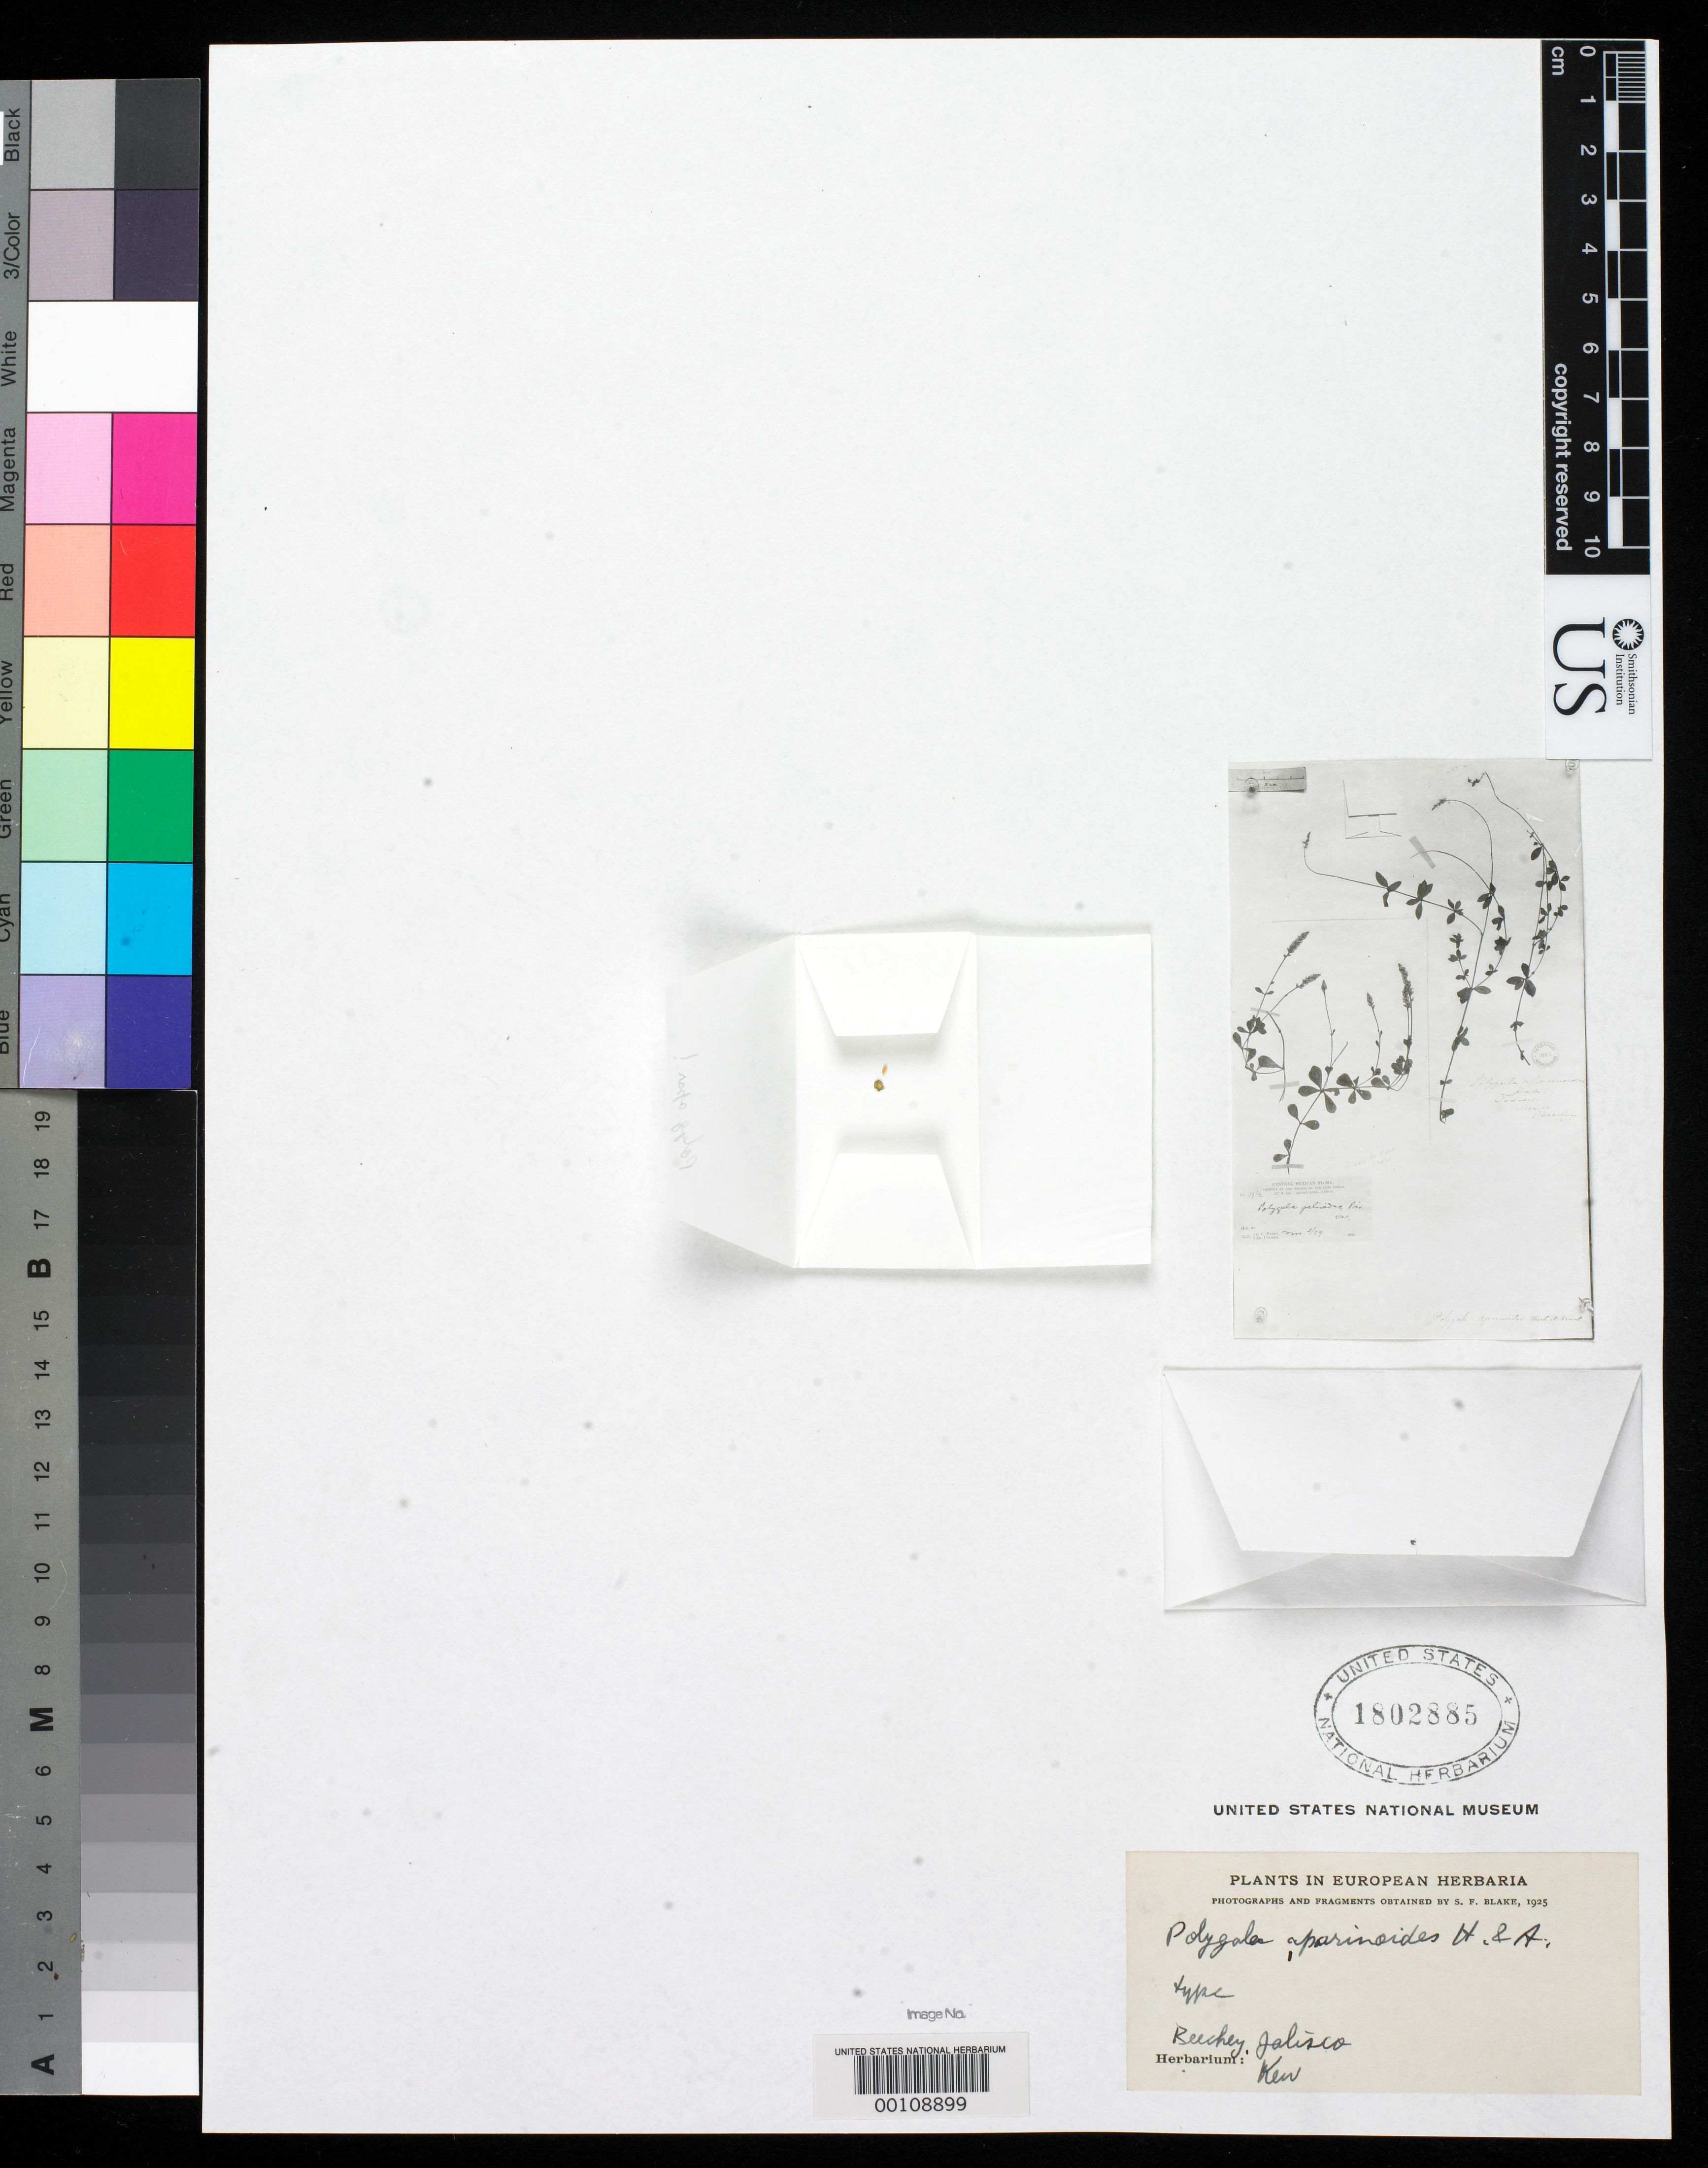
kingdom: Plantae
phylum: Tracheophyta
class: Magnoliopsida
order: Fabales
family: Polygalaceae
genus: Polygala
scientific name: Polygala aparinoides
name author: Hook. & Arn.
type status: Type Collection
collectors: F. Beechey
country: Mexico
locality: E of Monserrat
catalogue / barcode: US 1802885